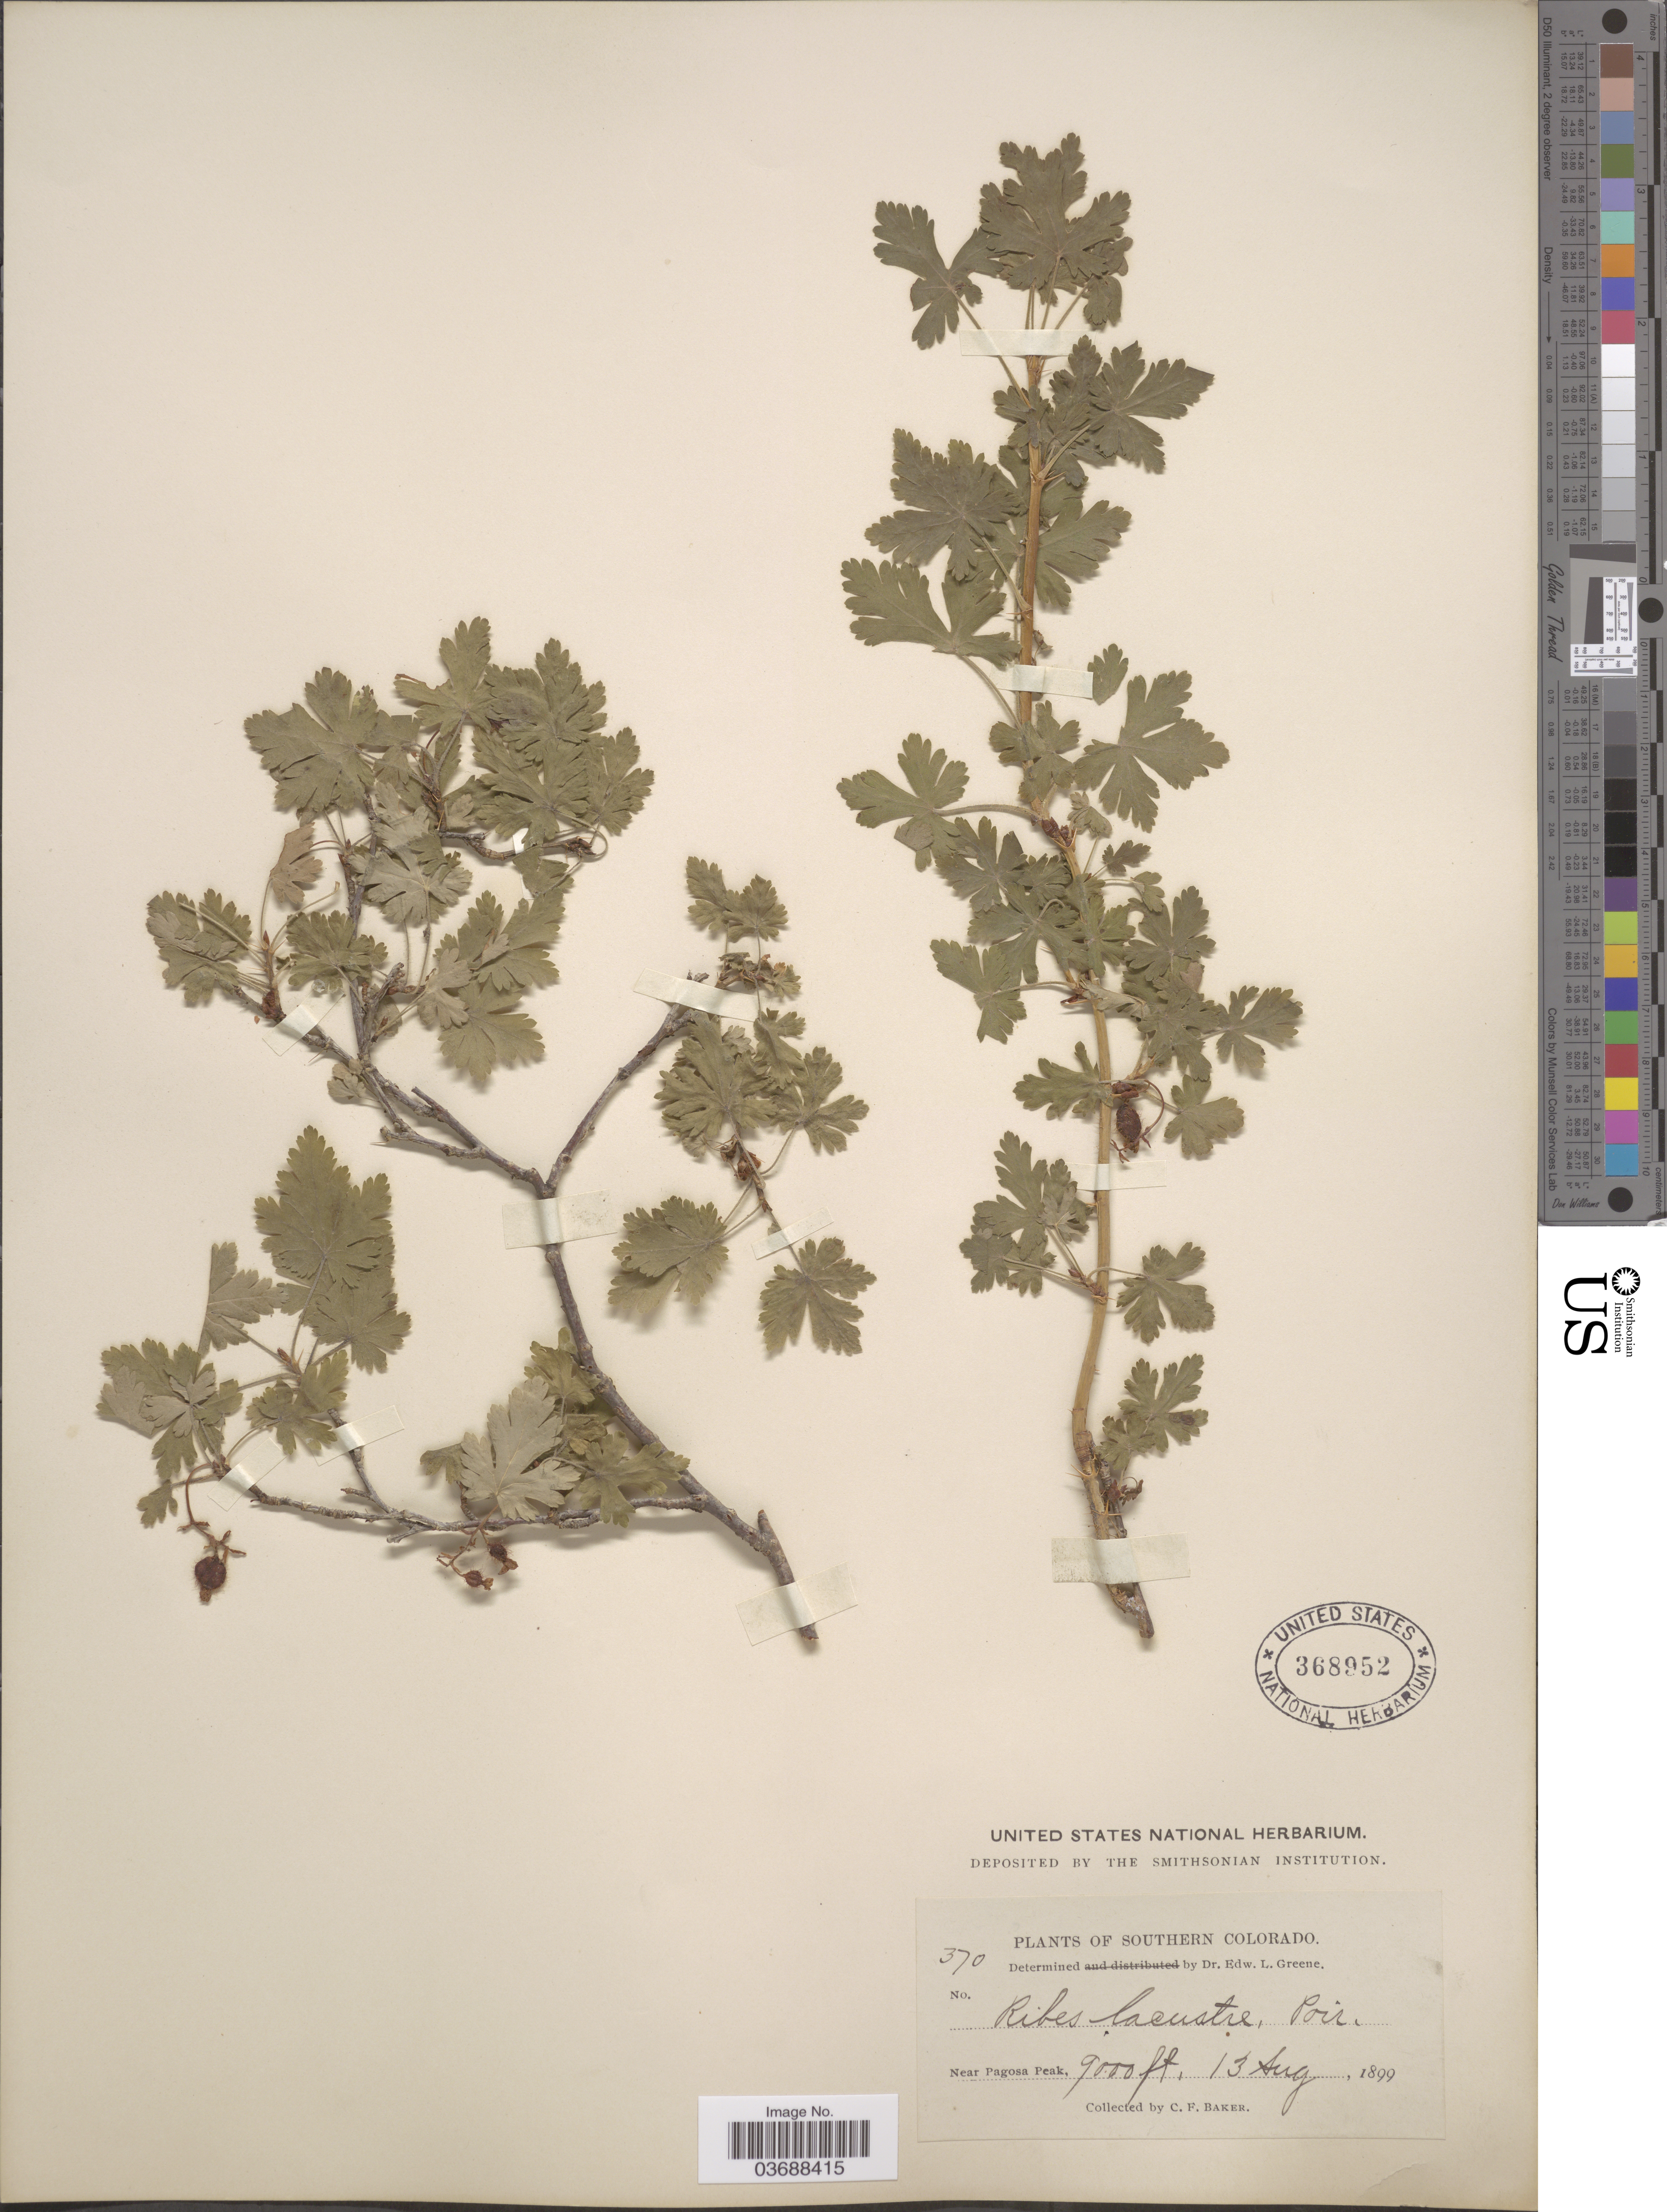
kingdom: Plantae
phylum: Tracheophyta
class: Magnoliopsida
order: Saxifragales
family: Grossulariaceae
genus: Ribes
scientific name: Ribes montigenum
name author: McClatchie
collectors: C. F. Baker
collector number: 370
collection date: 1899-08-13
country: United States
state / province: Colorado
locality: Southern Colorado. Near Pagosa Peak.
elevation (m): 2743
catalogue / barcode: US 368952